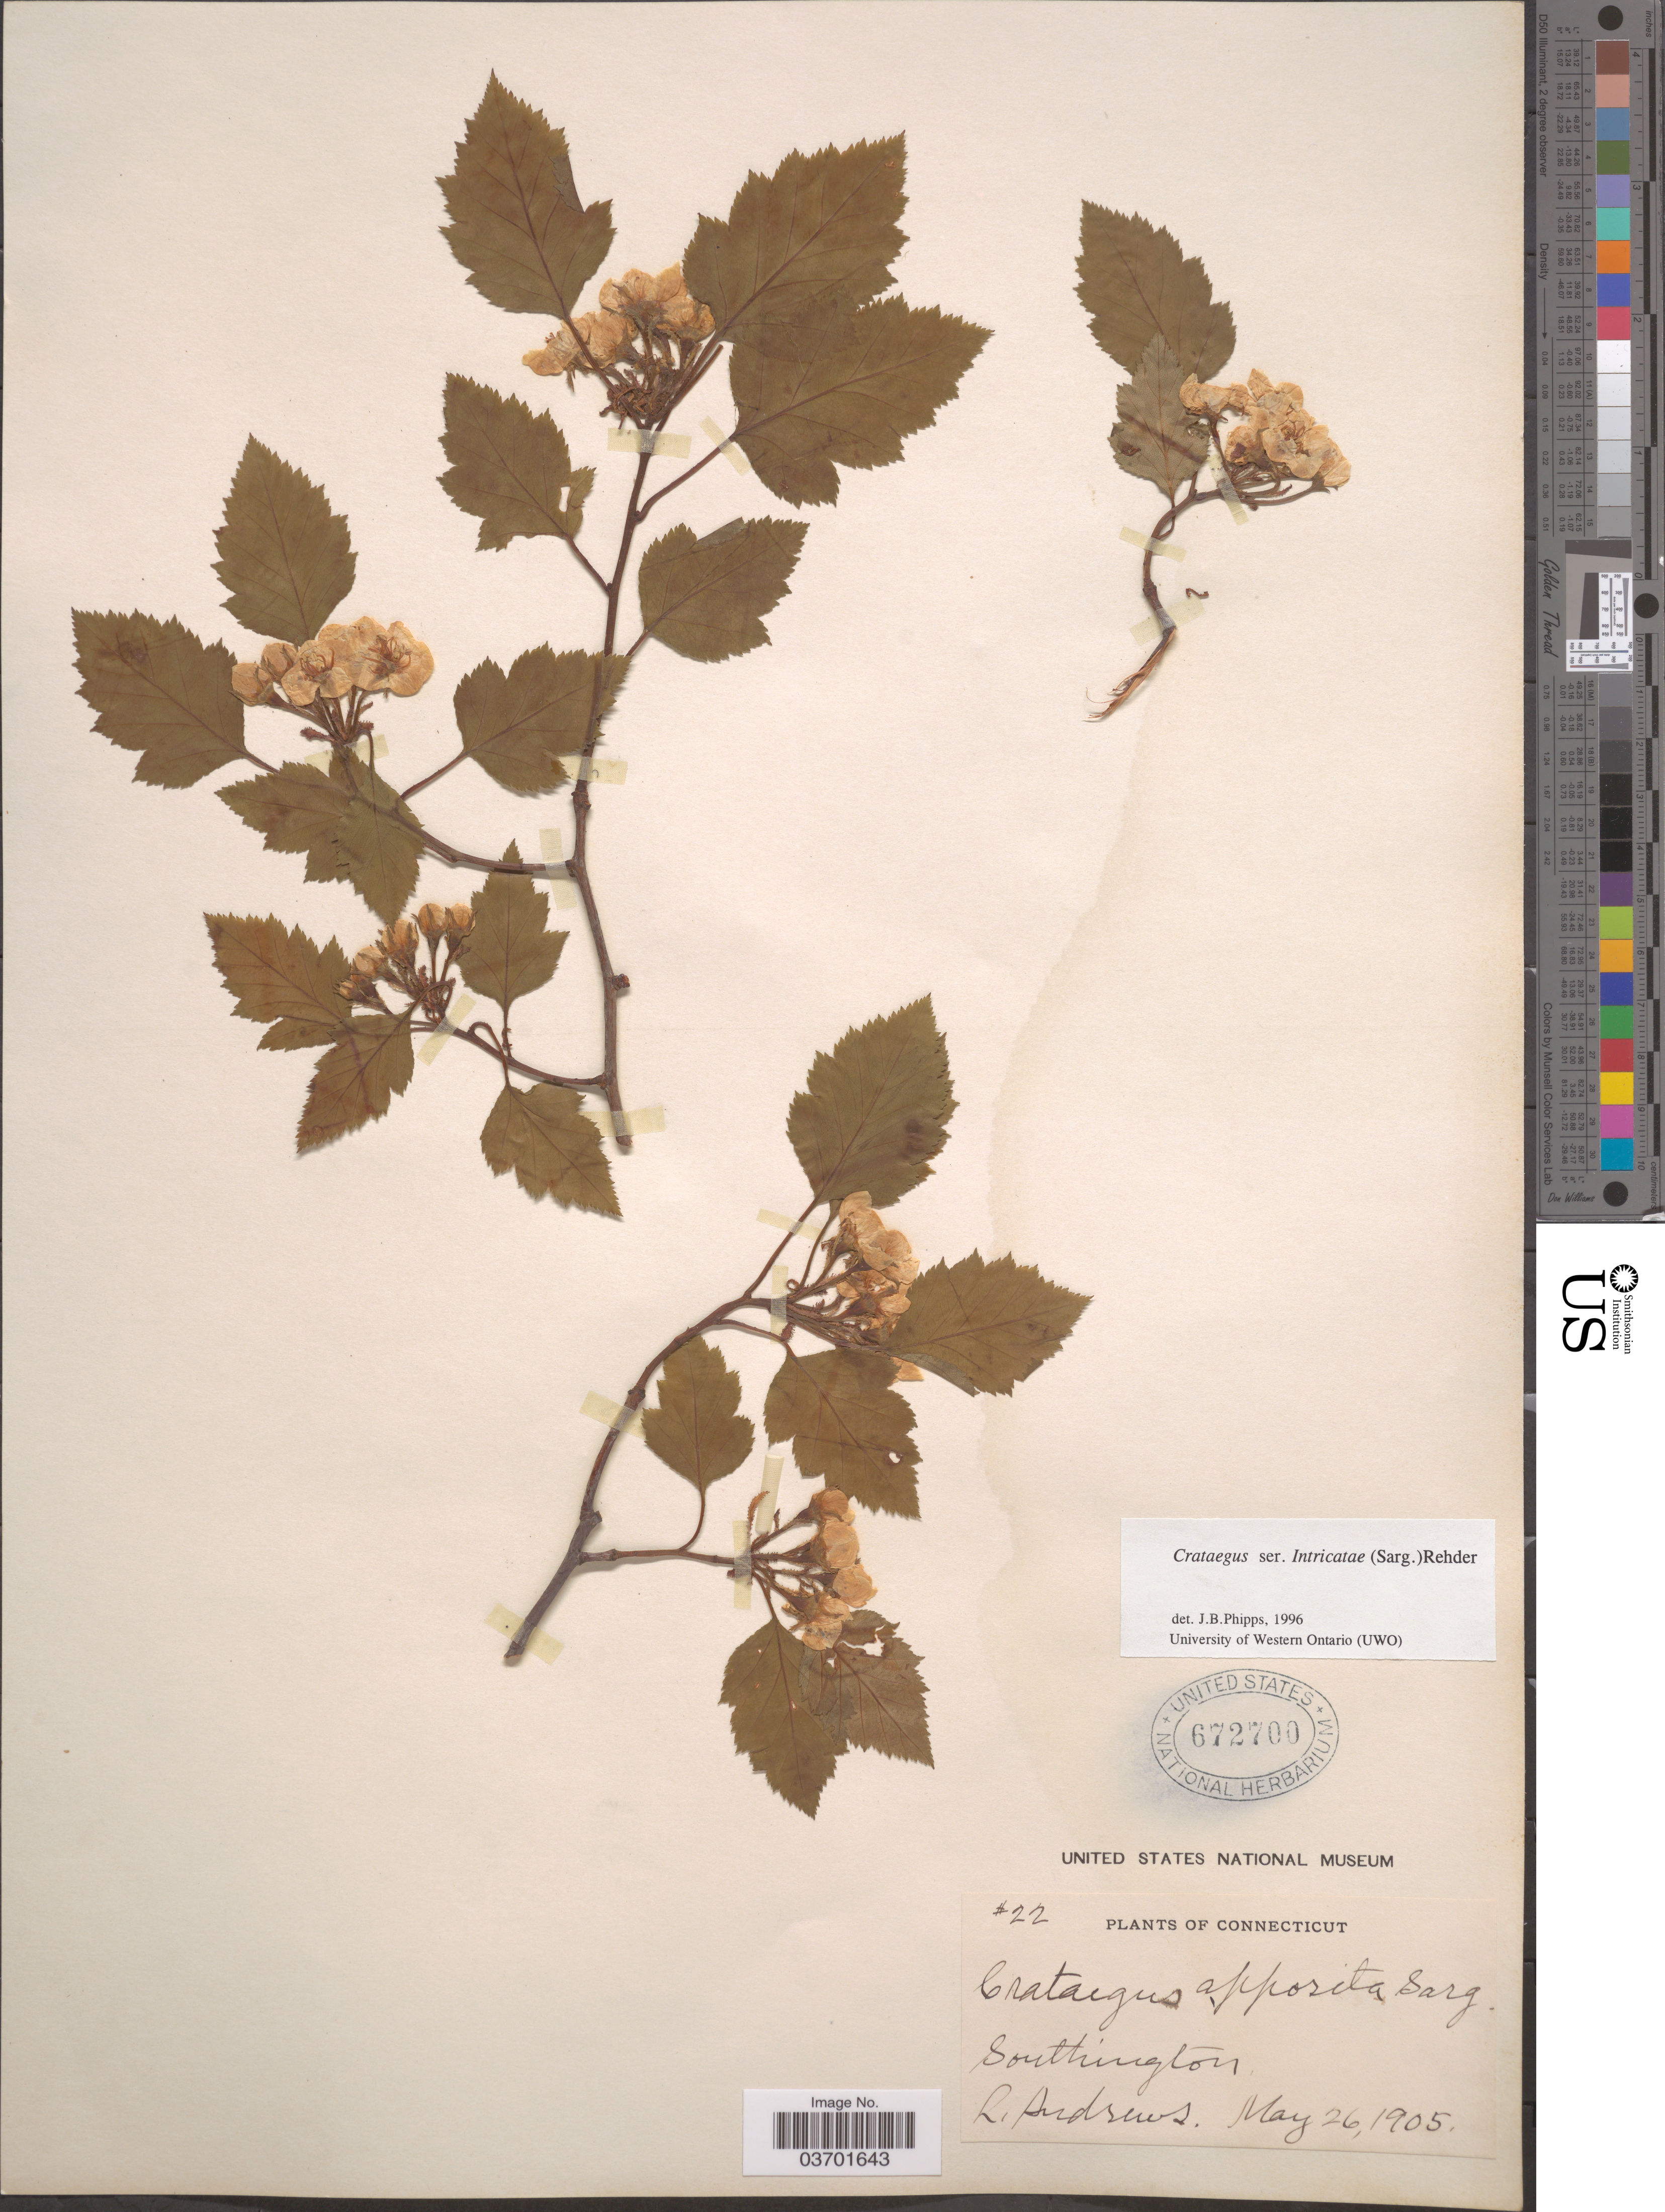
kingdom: Plantae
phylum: Tracheophyta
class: Magnoliopsida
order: Rosales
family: Rosaceae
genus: Crataegus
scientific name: Crataegus rubella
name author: Beadle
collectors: L. Andrews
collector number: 22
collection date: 1905-05-26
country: United States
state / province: Connecticut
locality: Southington.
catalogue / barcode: US 672700